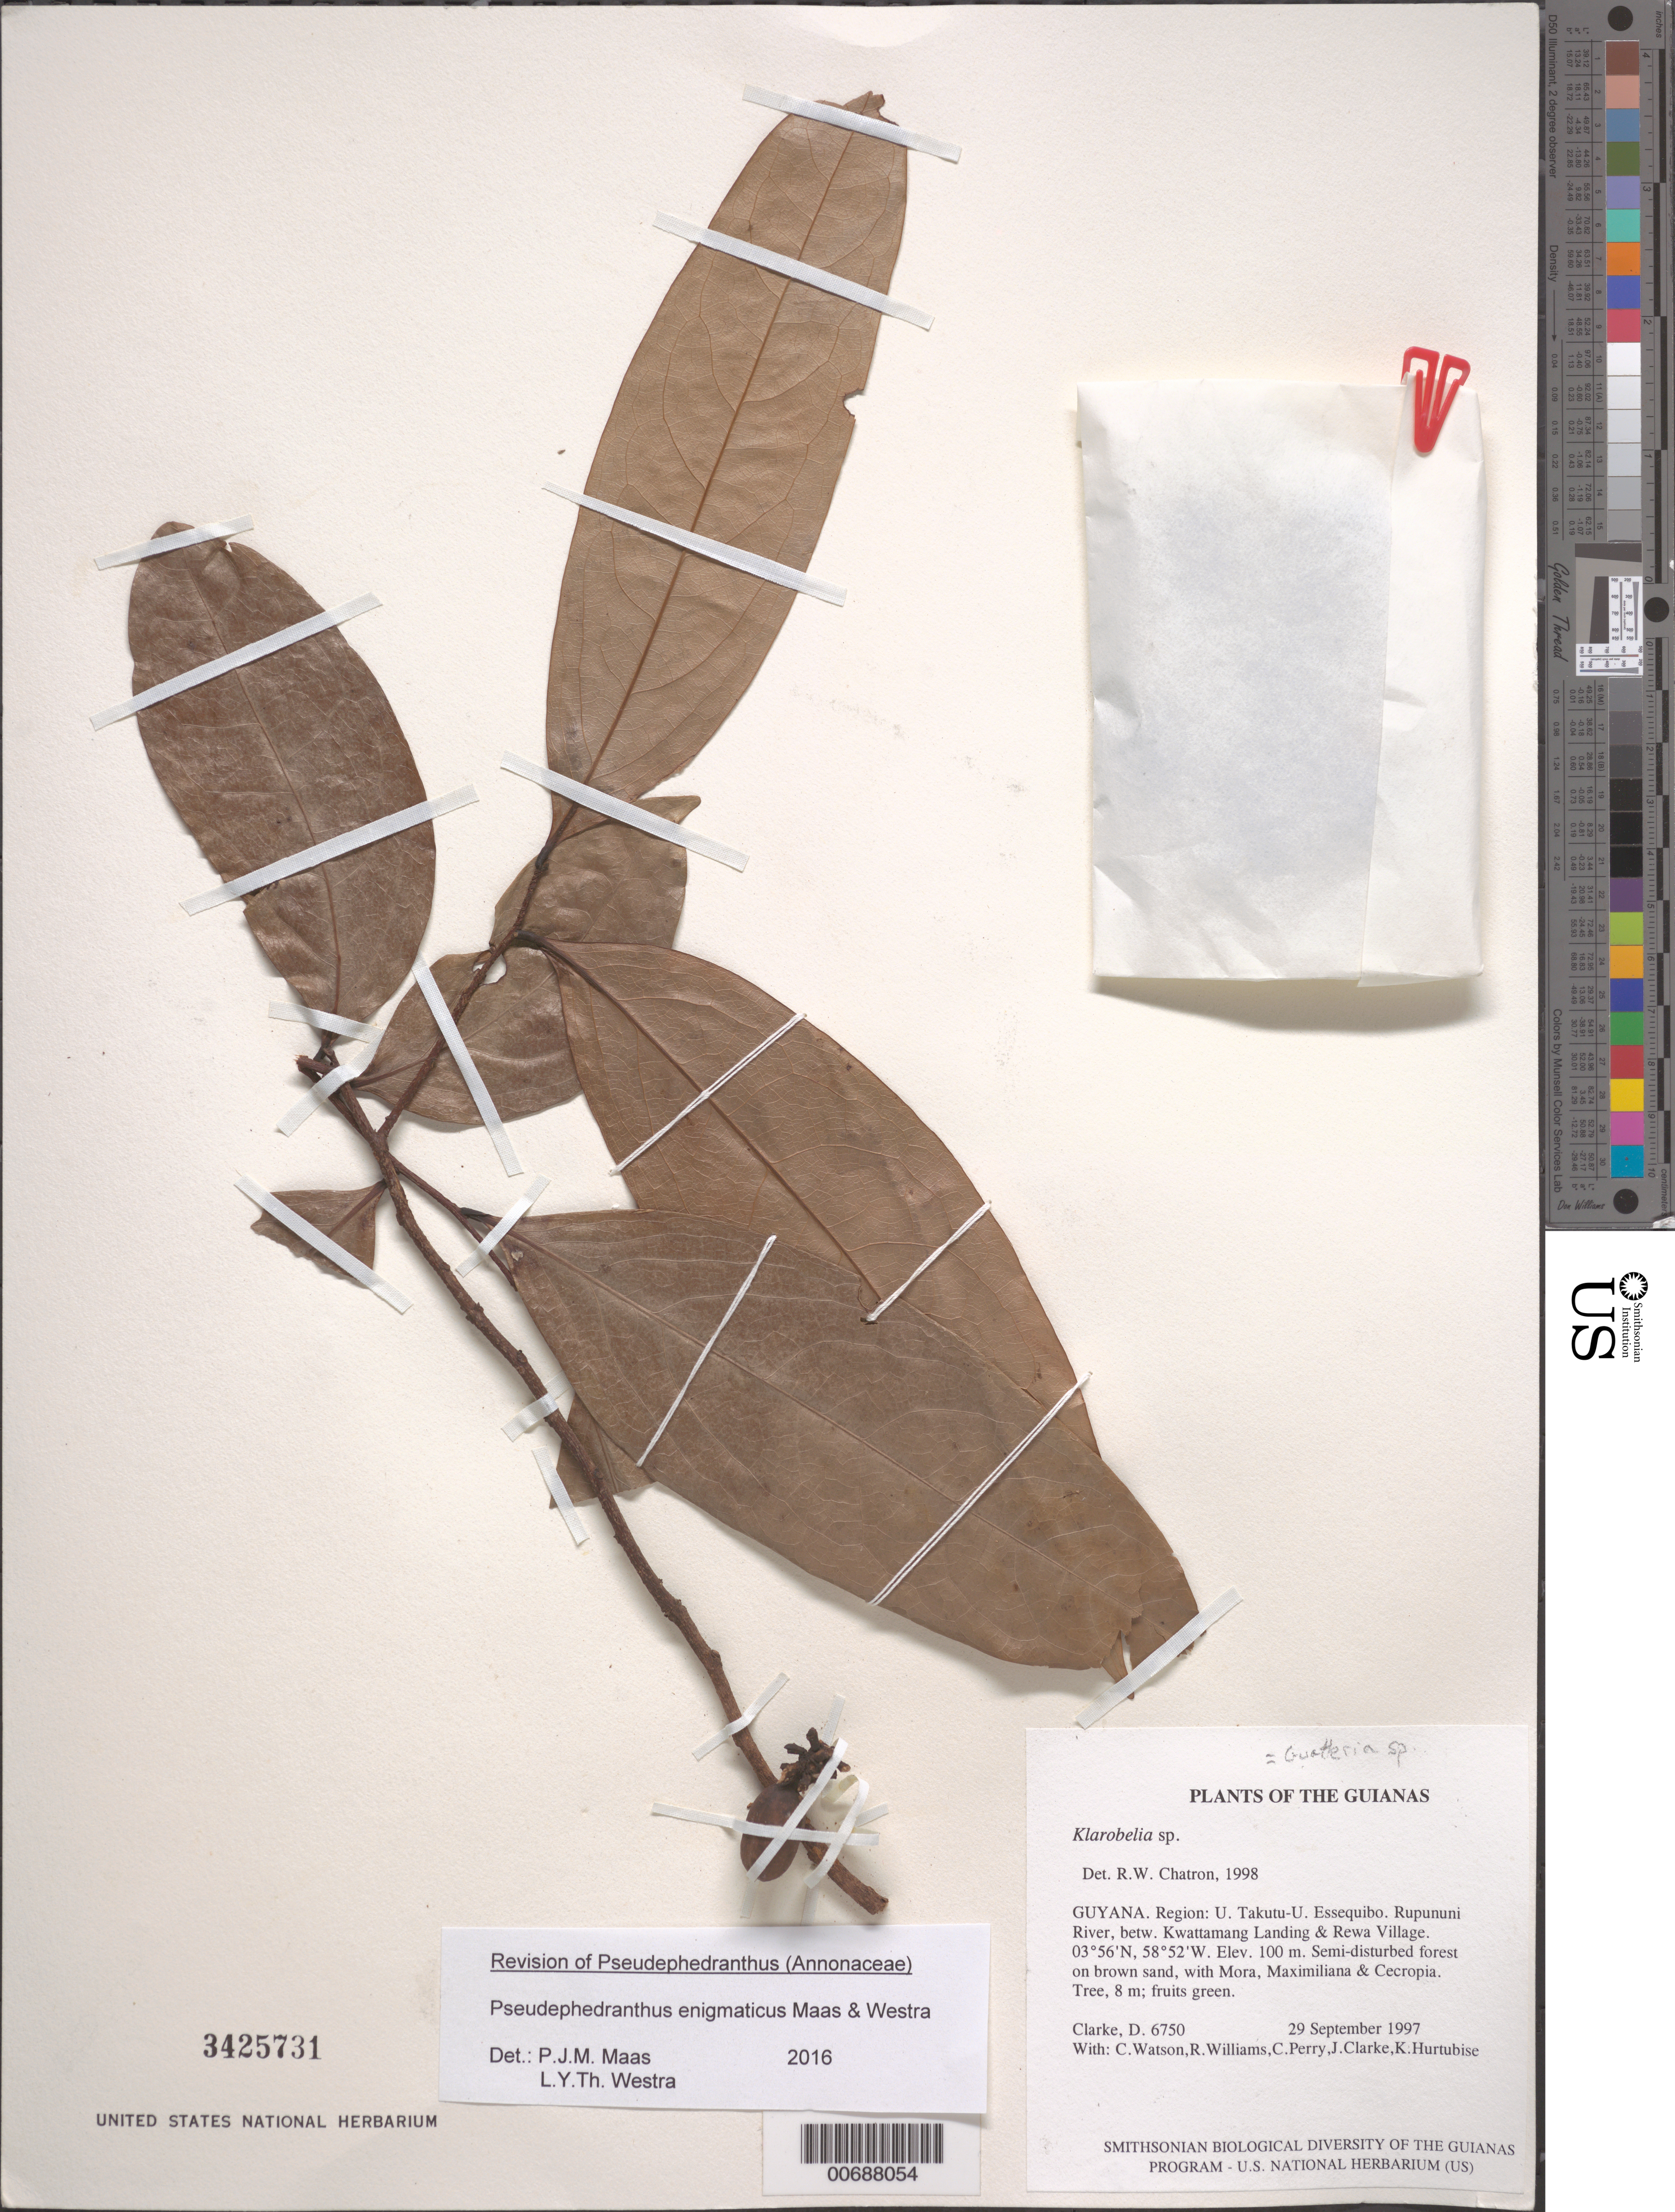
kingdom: Plantae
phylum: Tracheophyta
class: Magnoliopsida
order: Magnoliales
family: Annonaceae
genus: Pseudephedranthus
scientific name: Pseudephedranthus enigmaticus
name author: Maas & Westra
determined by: Maas, P. J. M.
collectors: H. D. Clarke, C. Watson, R. Williams, C. Perry, J. Clarke & K. Hurtubise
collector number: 6750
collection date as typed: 29 September 1997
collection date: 1997-09-29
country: Guyana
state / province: U. Takutu-U. Essequibo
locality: Rupununi River, betw. Kwattamang Landing & Rewa Village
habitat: Semi-disturbed forest on brown sand, with Mora, Maximiliana & Cecropia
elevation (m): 100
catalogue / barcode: US 3425731